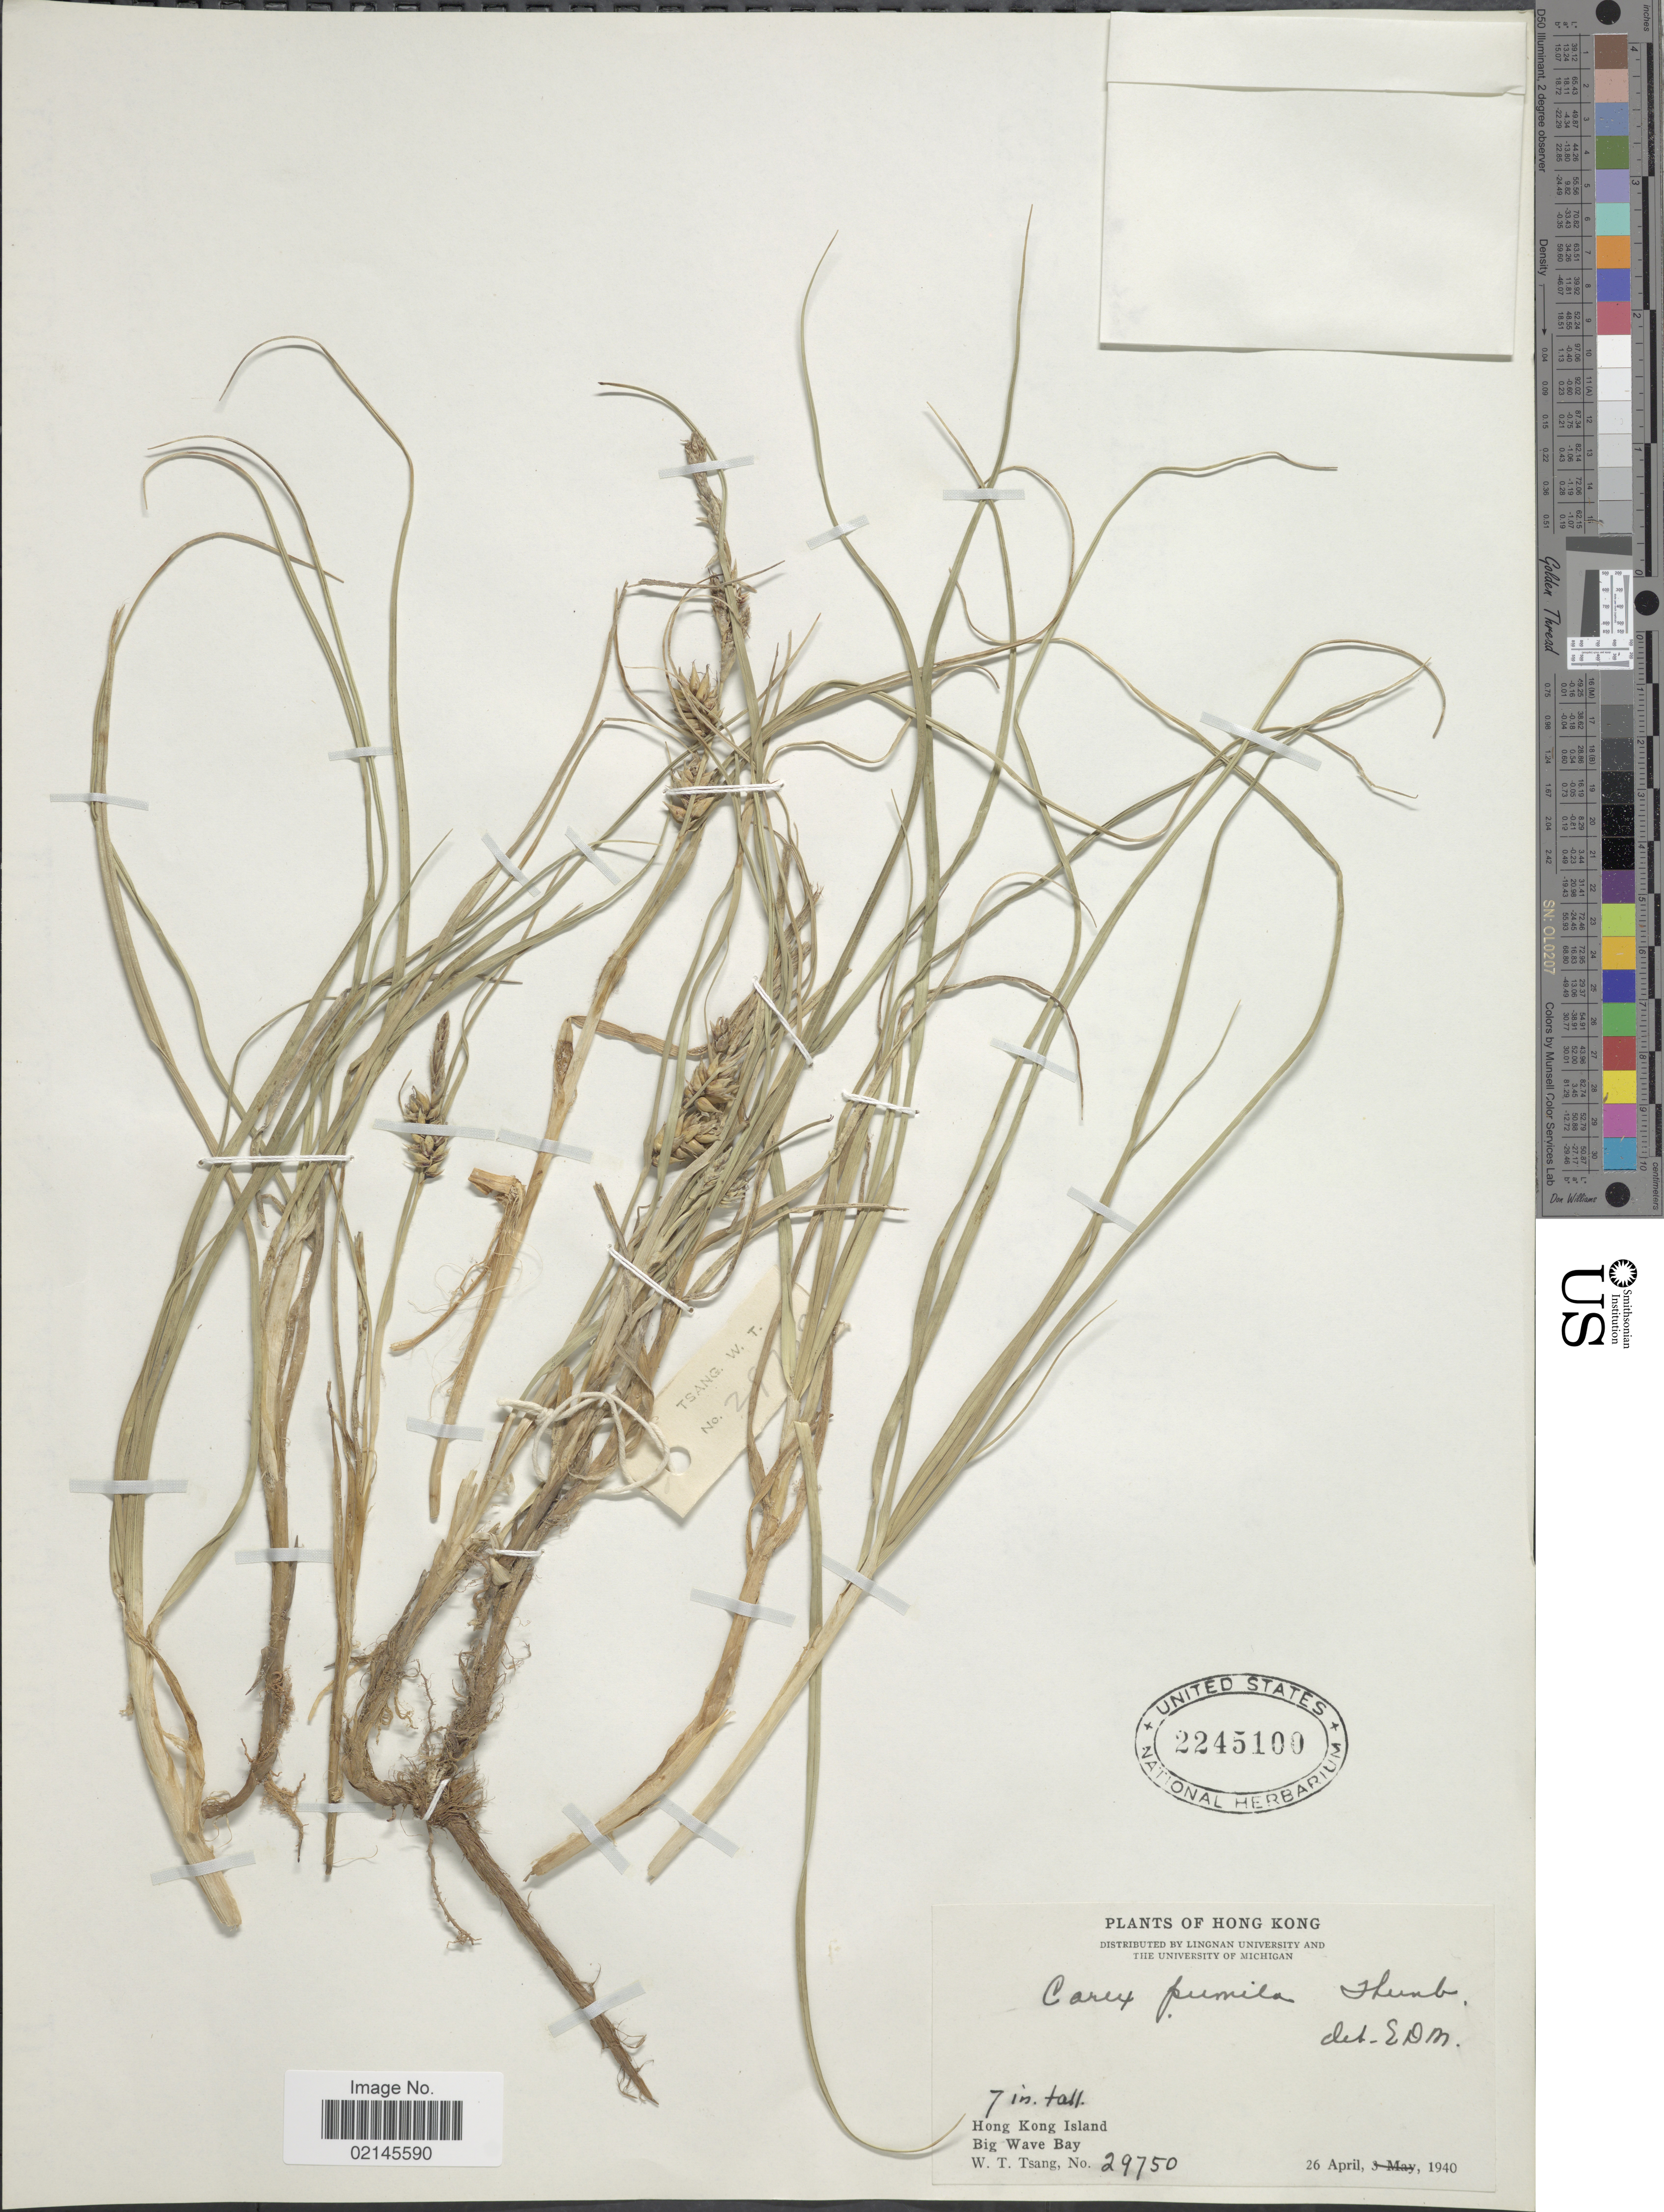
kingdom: Plantae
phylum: Tracheophyta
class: Liliopsida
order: Poales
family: Cyperaceae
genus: Carex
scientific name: Carex pumila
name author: Thunb.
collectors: W. T. Tsang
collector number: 29750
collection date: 1940-04-26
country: China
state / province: Hong Kong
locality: Hong Kong Island, Big Wave Bay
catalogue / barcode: US 2245100